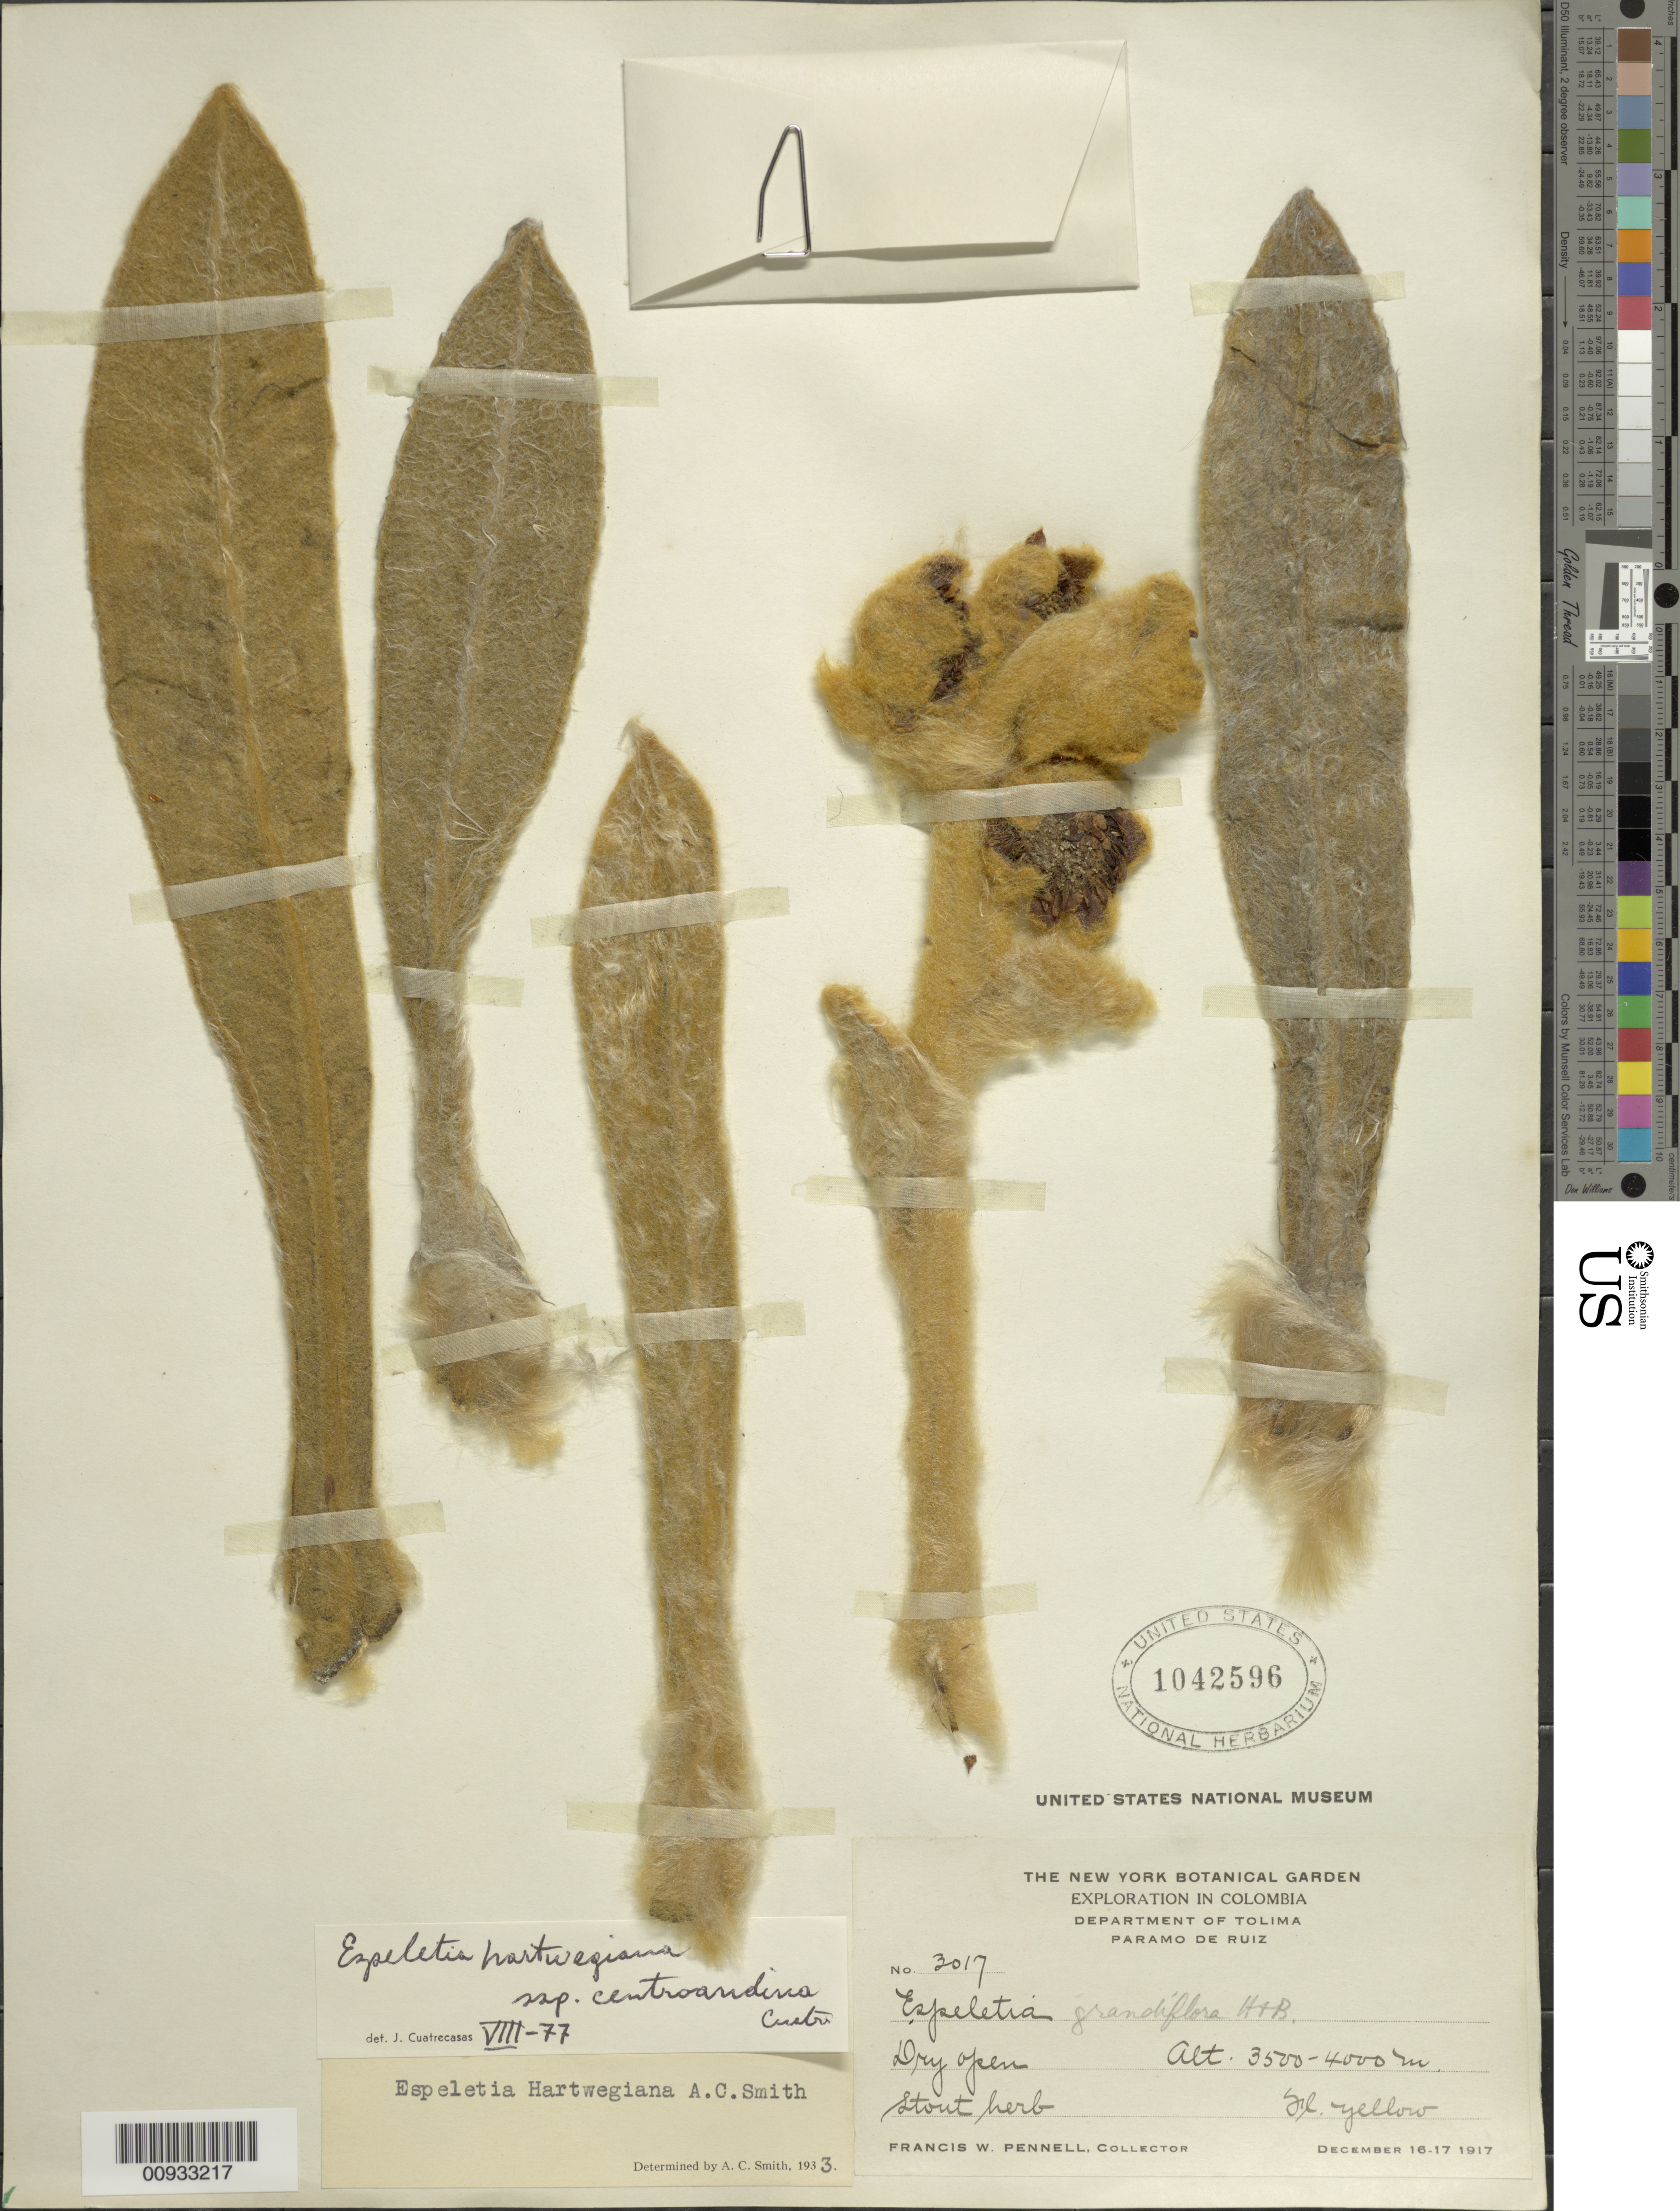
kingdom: Plantae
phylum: Tracheophyta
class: Magnoliopsida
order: Asterales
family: Asteraceae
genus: Espeletia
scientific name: Espeletia hartwegiana subsp. centroandina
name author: Cuatrec.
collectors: F. W. Pennell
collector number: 3017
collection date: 1917-12-16/1917-12-17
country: Colombia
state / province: Tolima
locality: Páramo de Ruiz. Páramo del Ruiz, dry open.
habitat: Dry open páramo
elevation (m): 3500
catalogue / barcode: US 1042596